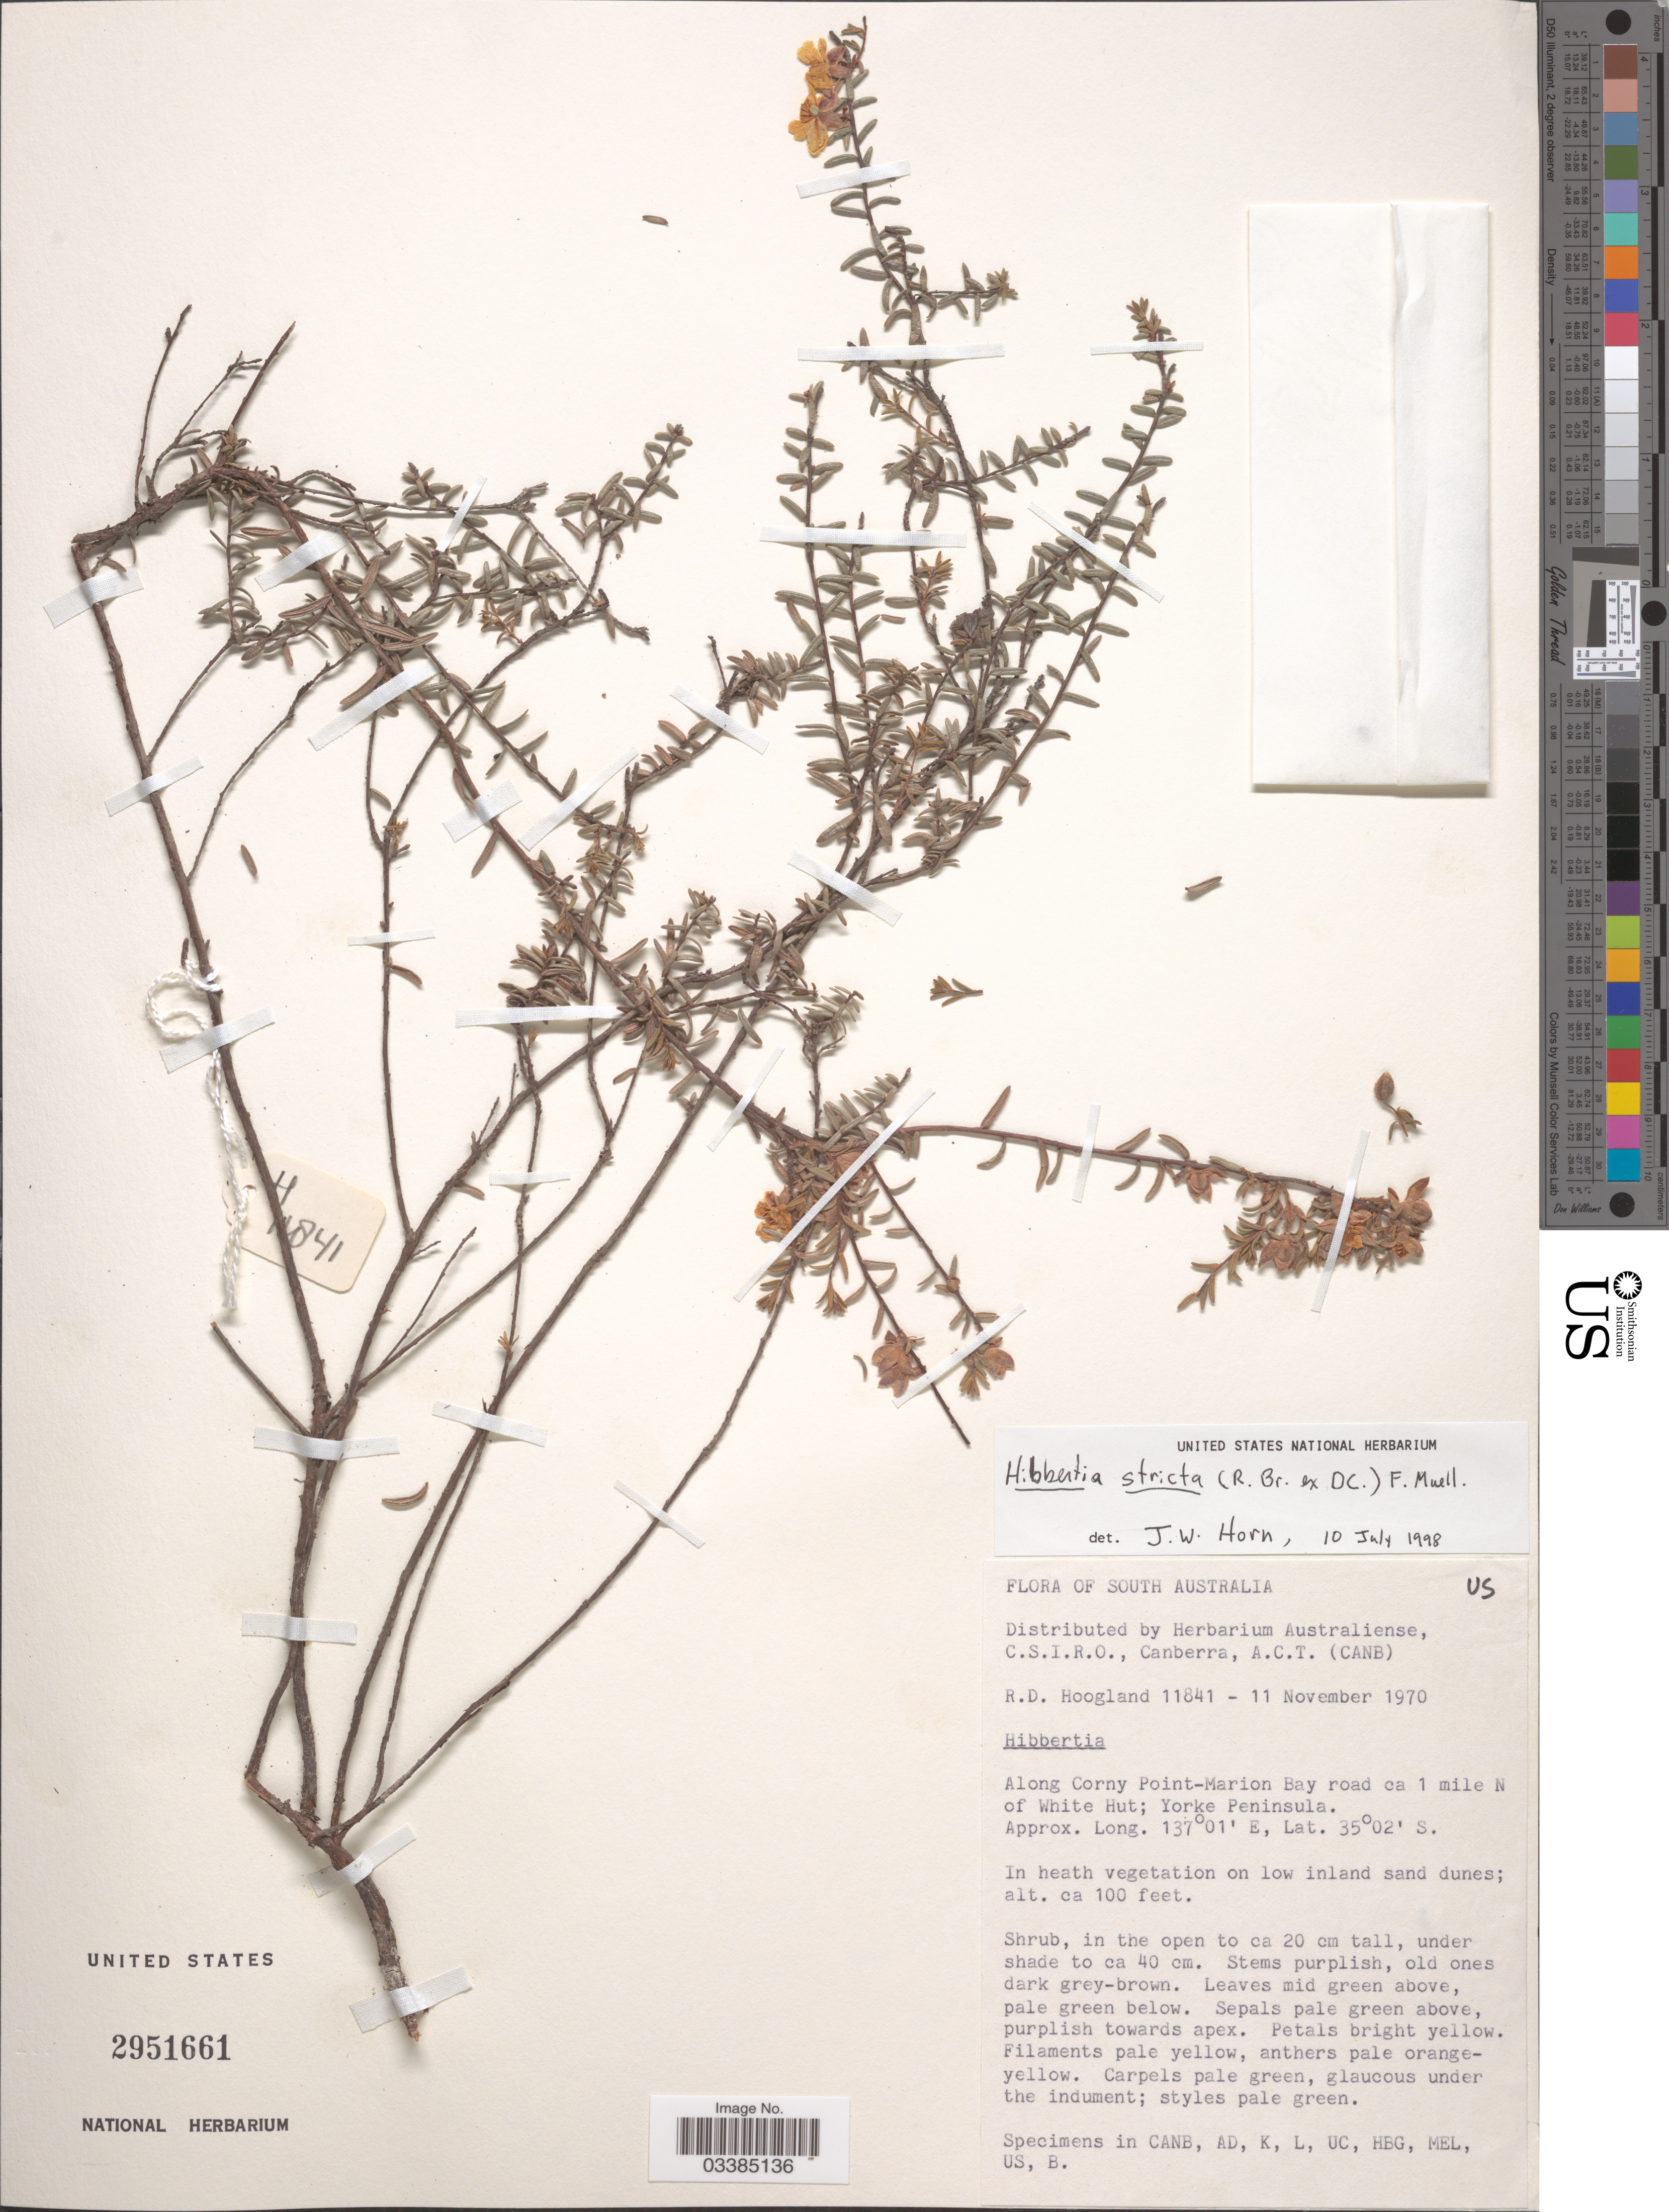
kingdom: Plantae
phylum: Tracheophyta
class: Magnoliopsida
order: Dilleniales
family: Dilleniaceae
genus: Hibbertia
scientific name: Hibbertia stricta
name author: R. Br. ex DC.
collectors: R. D. Hoogland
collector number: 11841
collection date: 1970-11-11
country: Australia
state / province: South Australia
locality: Along Corny Point-Marion Bay road ca 1 mile N of White Hut; Yorke Peninsula.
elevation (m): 30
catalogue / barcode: US 2951661